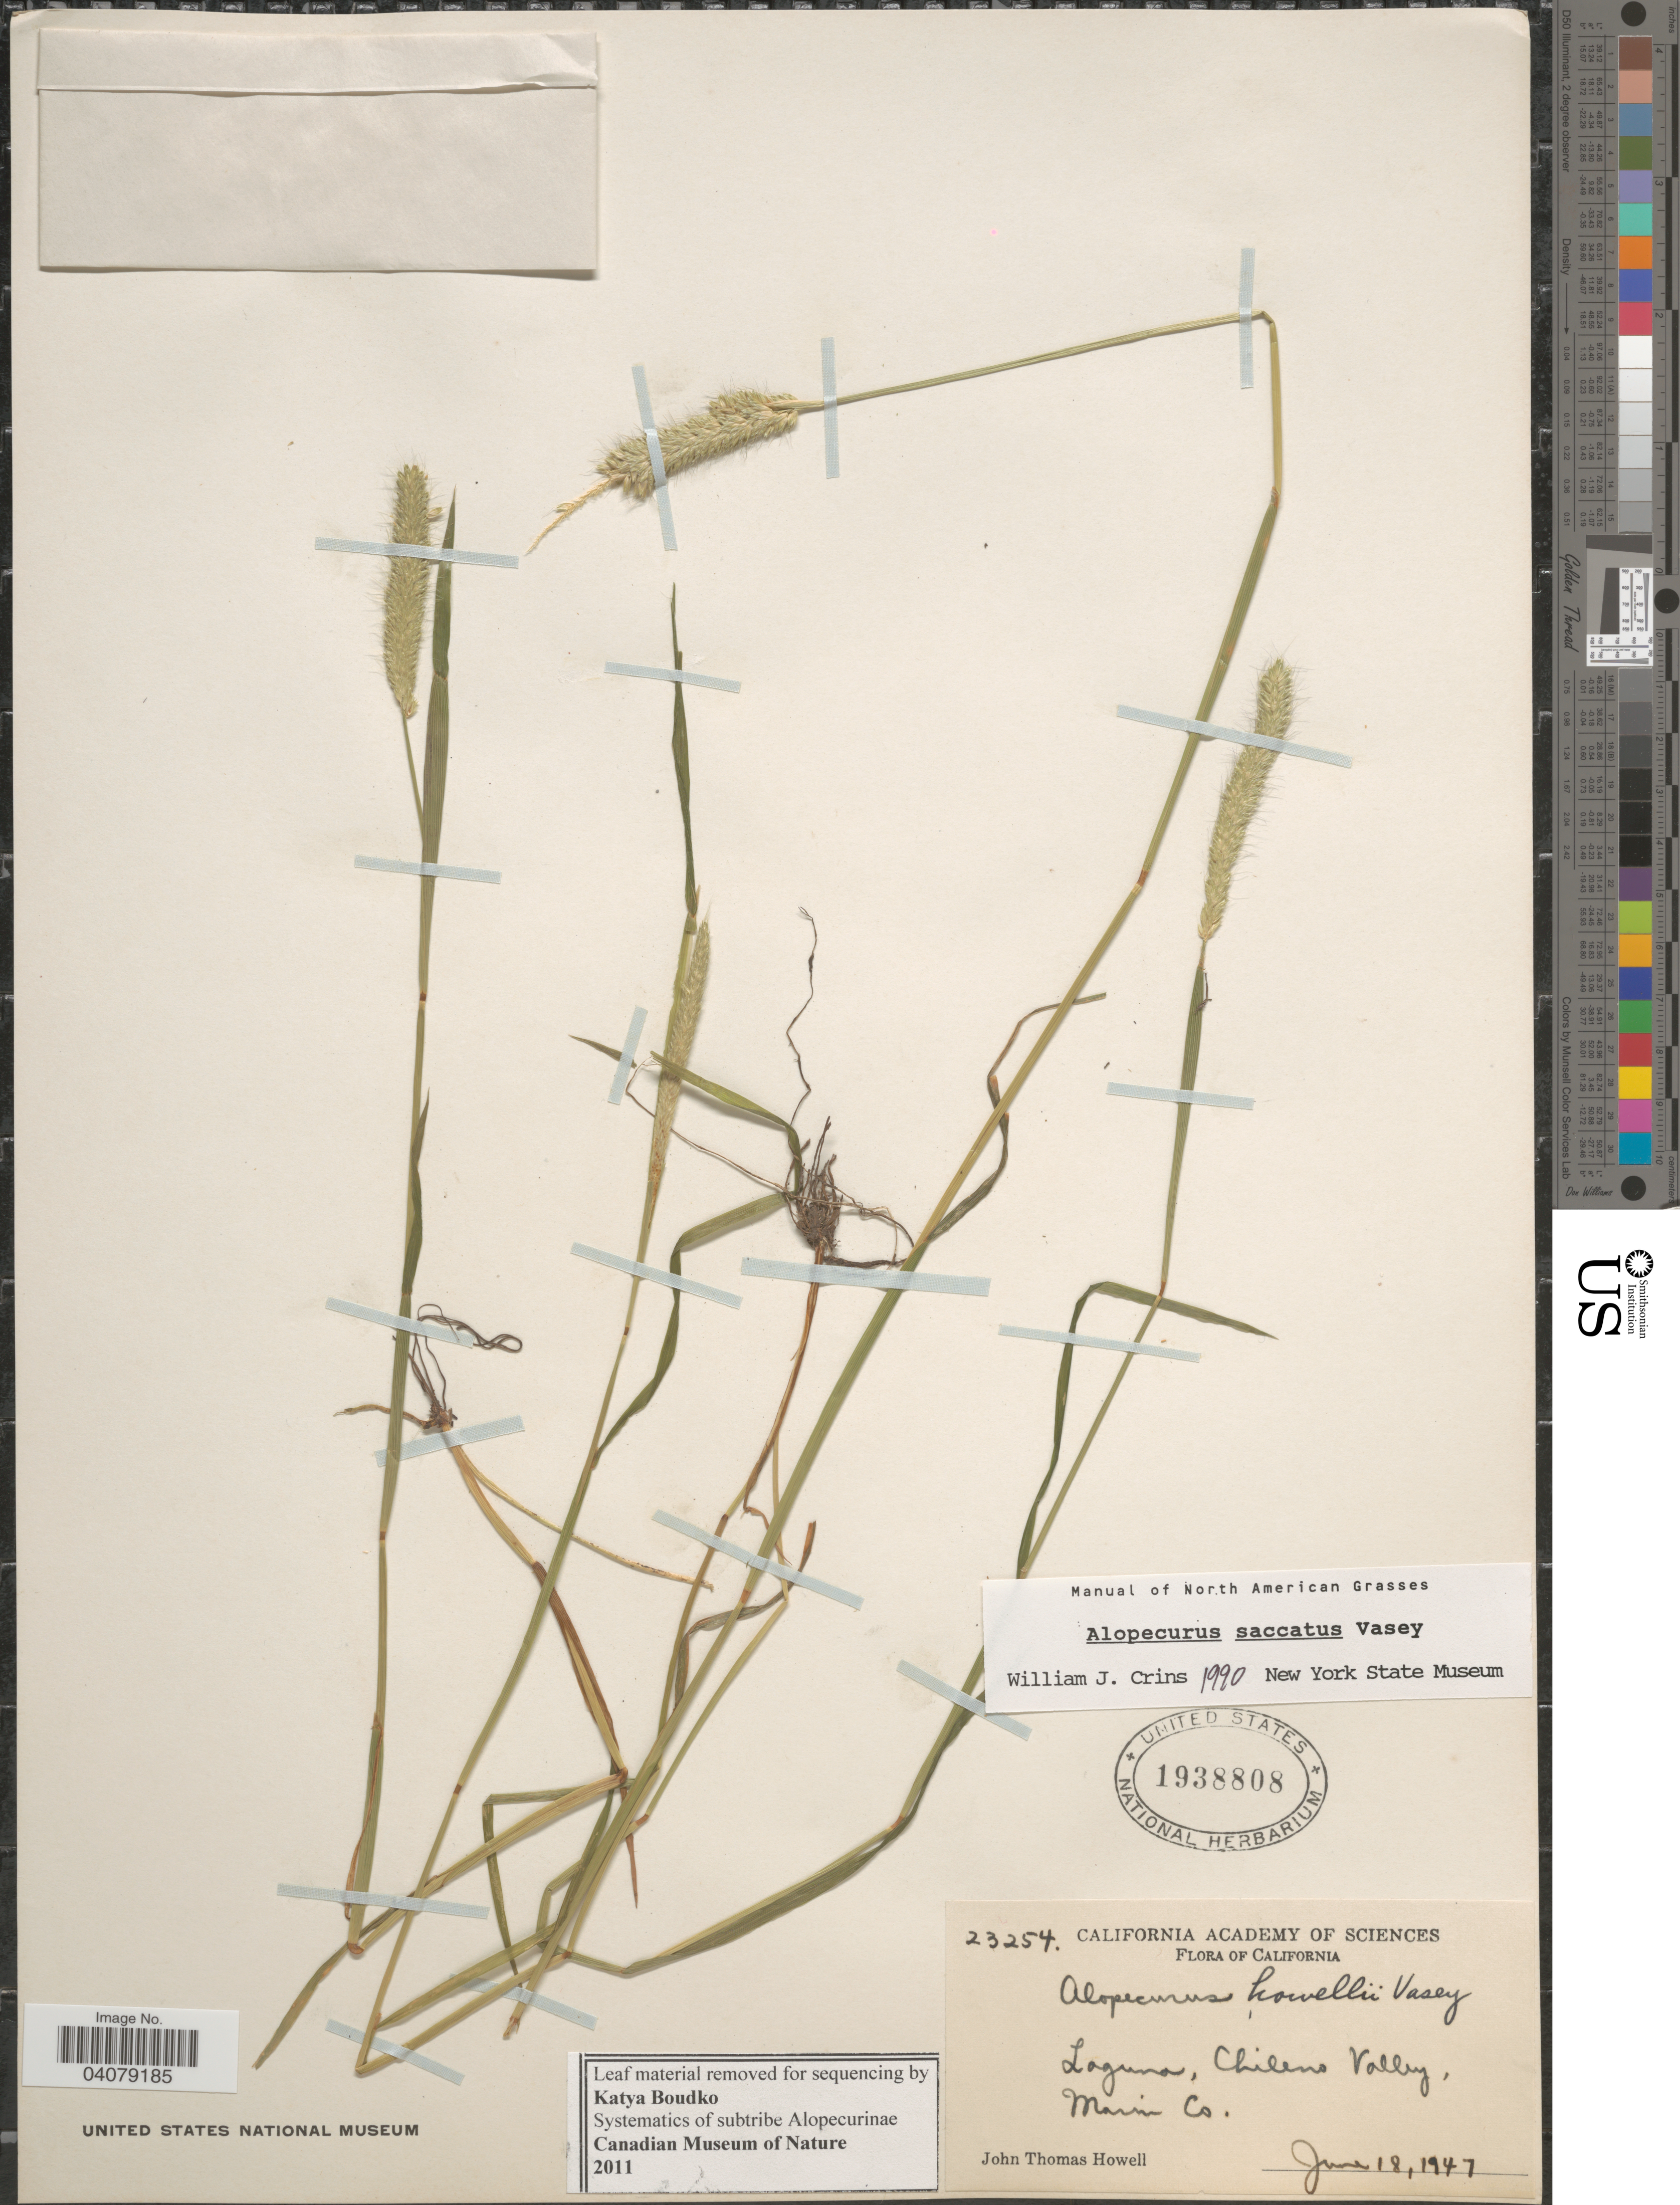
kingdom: Plantae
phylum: Tracheophyta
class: Liliopsida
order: Poales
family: Poaceae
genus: Alopecurus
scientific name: Alopecurus saccatus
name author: Vasey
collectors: J. T. Howell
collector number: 23254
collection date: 1947-06-18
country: United States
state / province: California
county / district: Marin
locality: Laguna, Chileno Valley, Marin Co.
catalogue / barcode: US 1938808